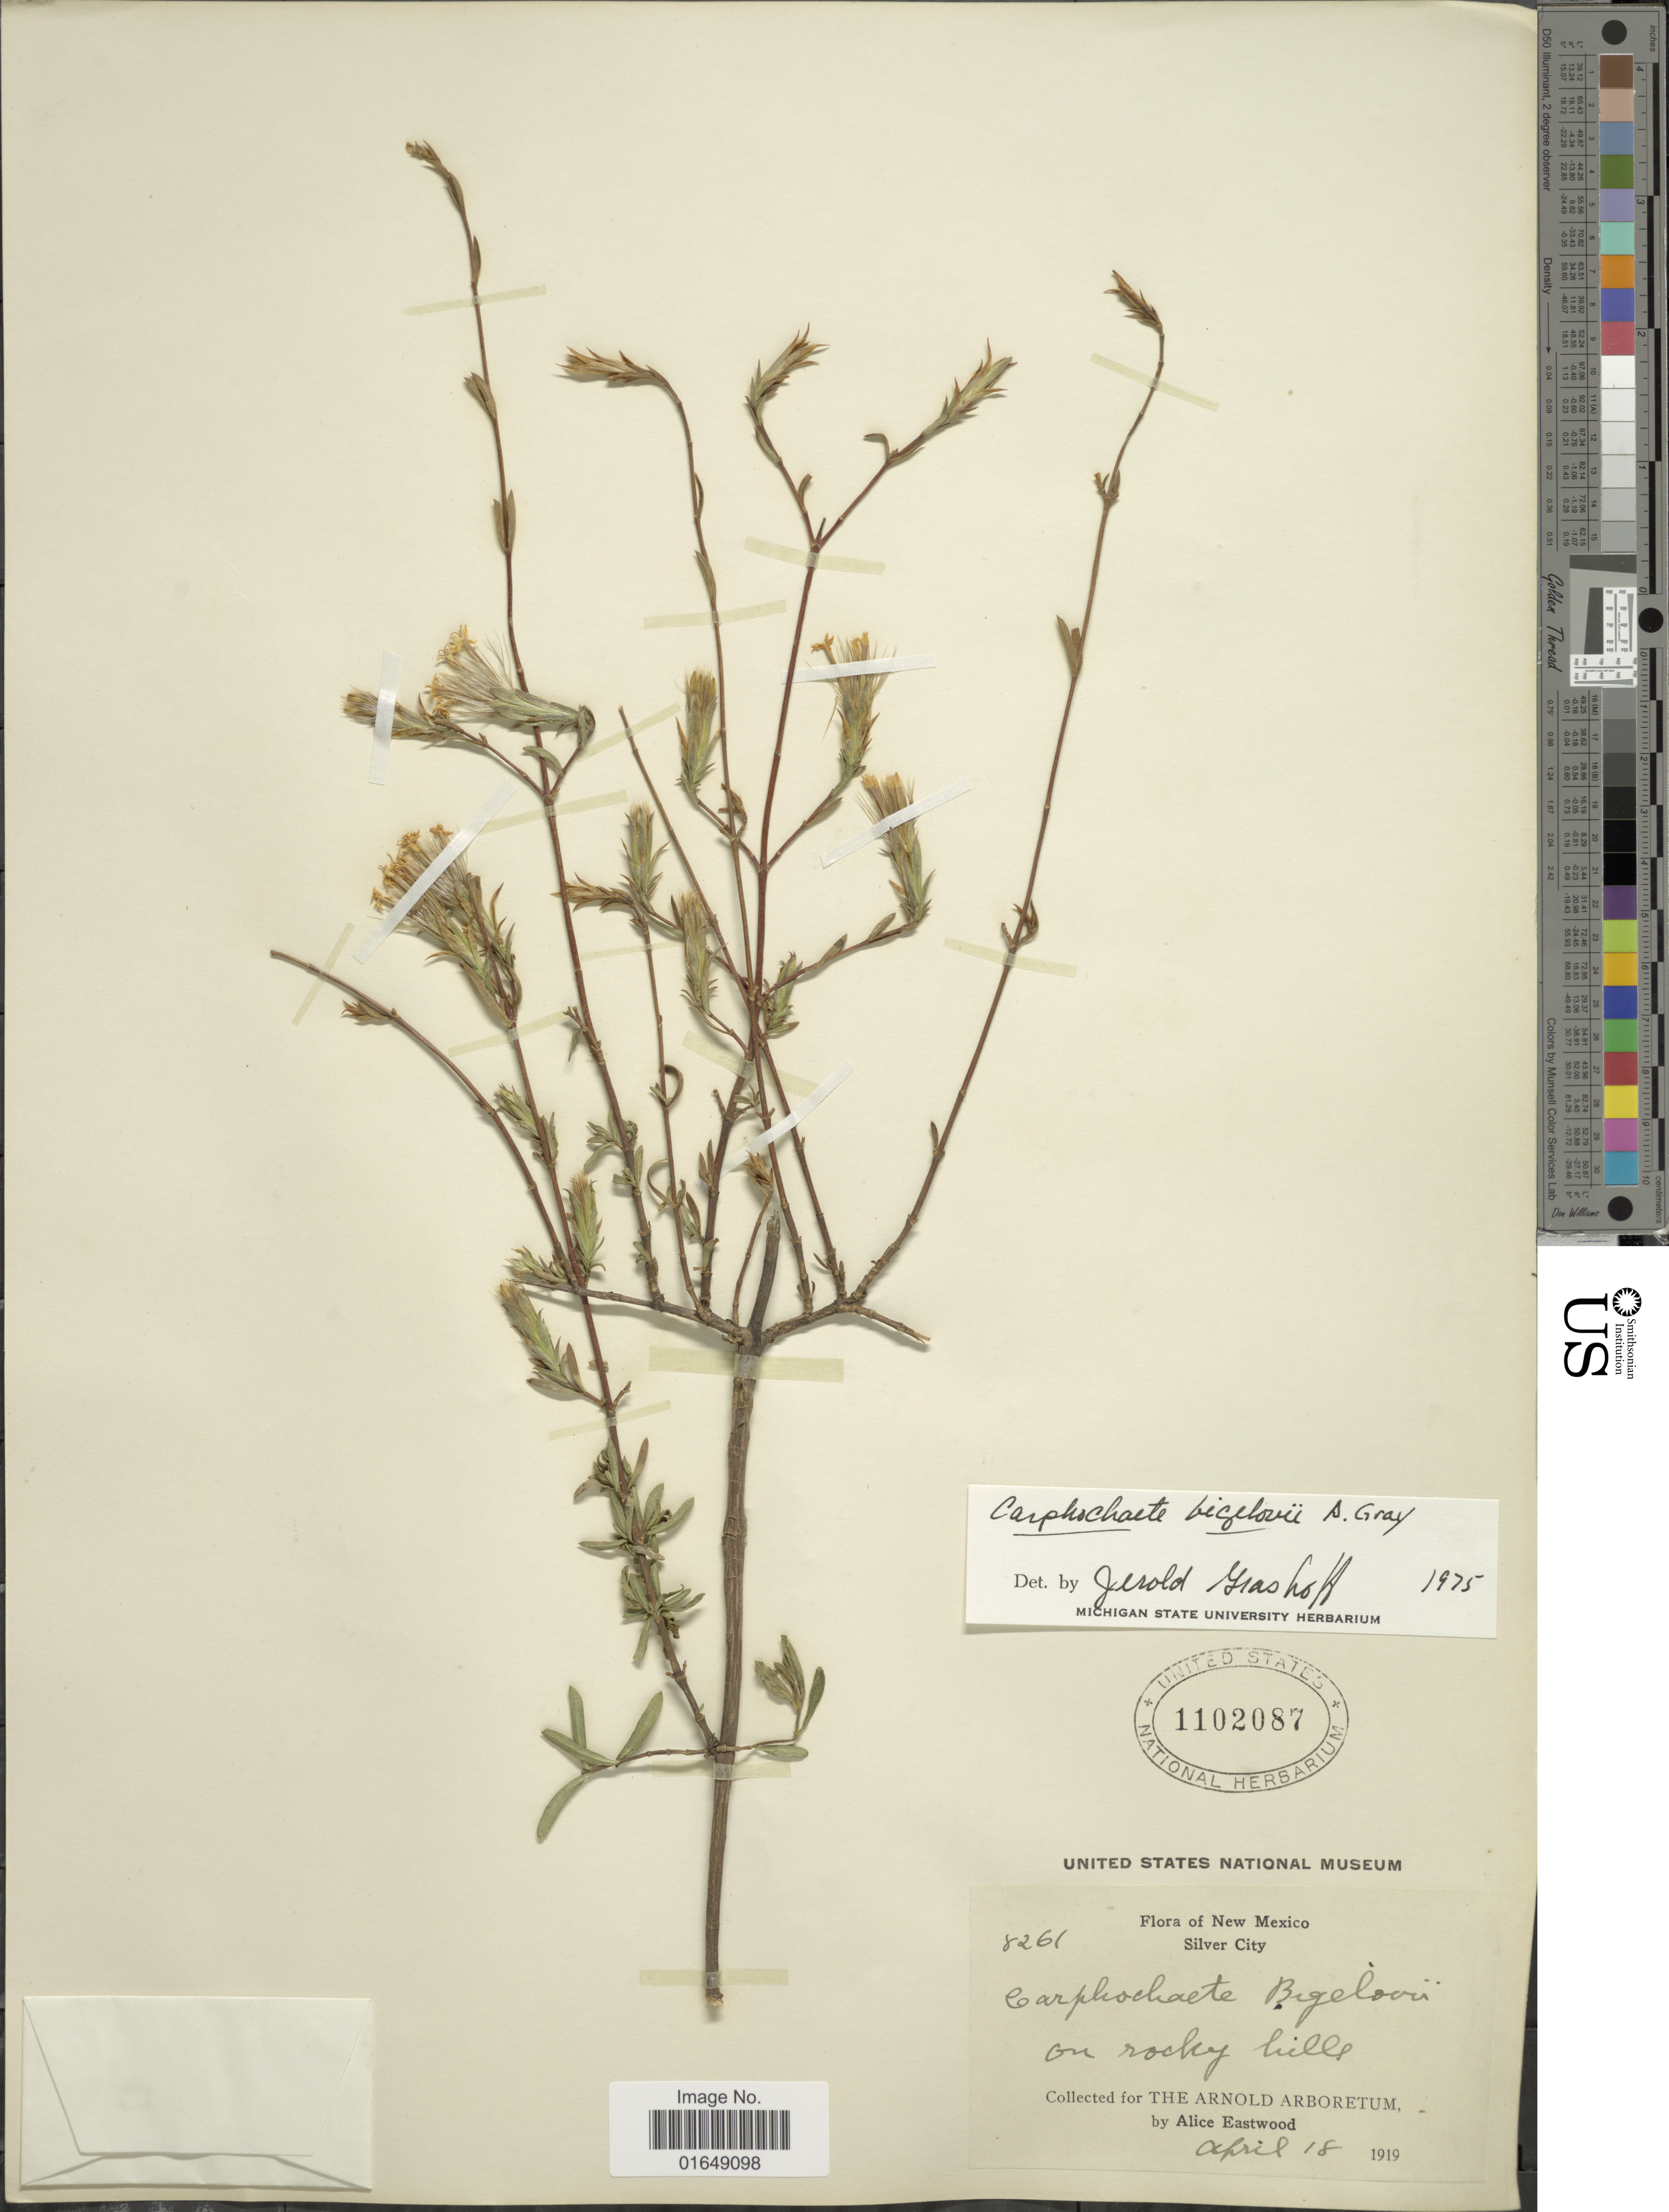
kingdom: Plantae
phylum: Tracheophyta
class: Magnoliopsida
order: Asterales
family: Asteraceae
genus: Carphochaete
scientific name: Carphochaete bigelovii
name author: A. Gray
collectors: A. Eastwood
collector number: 8261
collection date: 1919-04-18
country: United States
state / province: New Mexico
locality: Silver City, on rocky hills.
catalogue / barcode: US 1102087